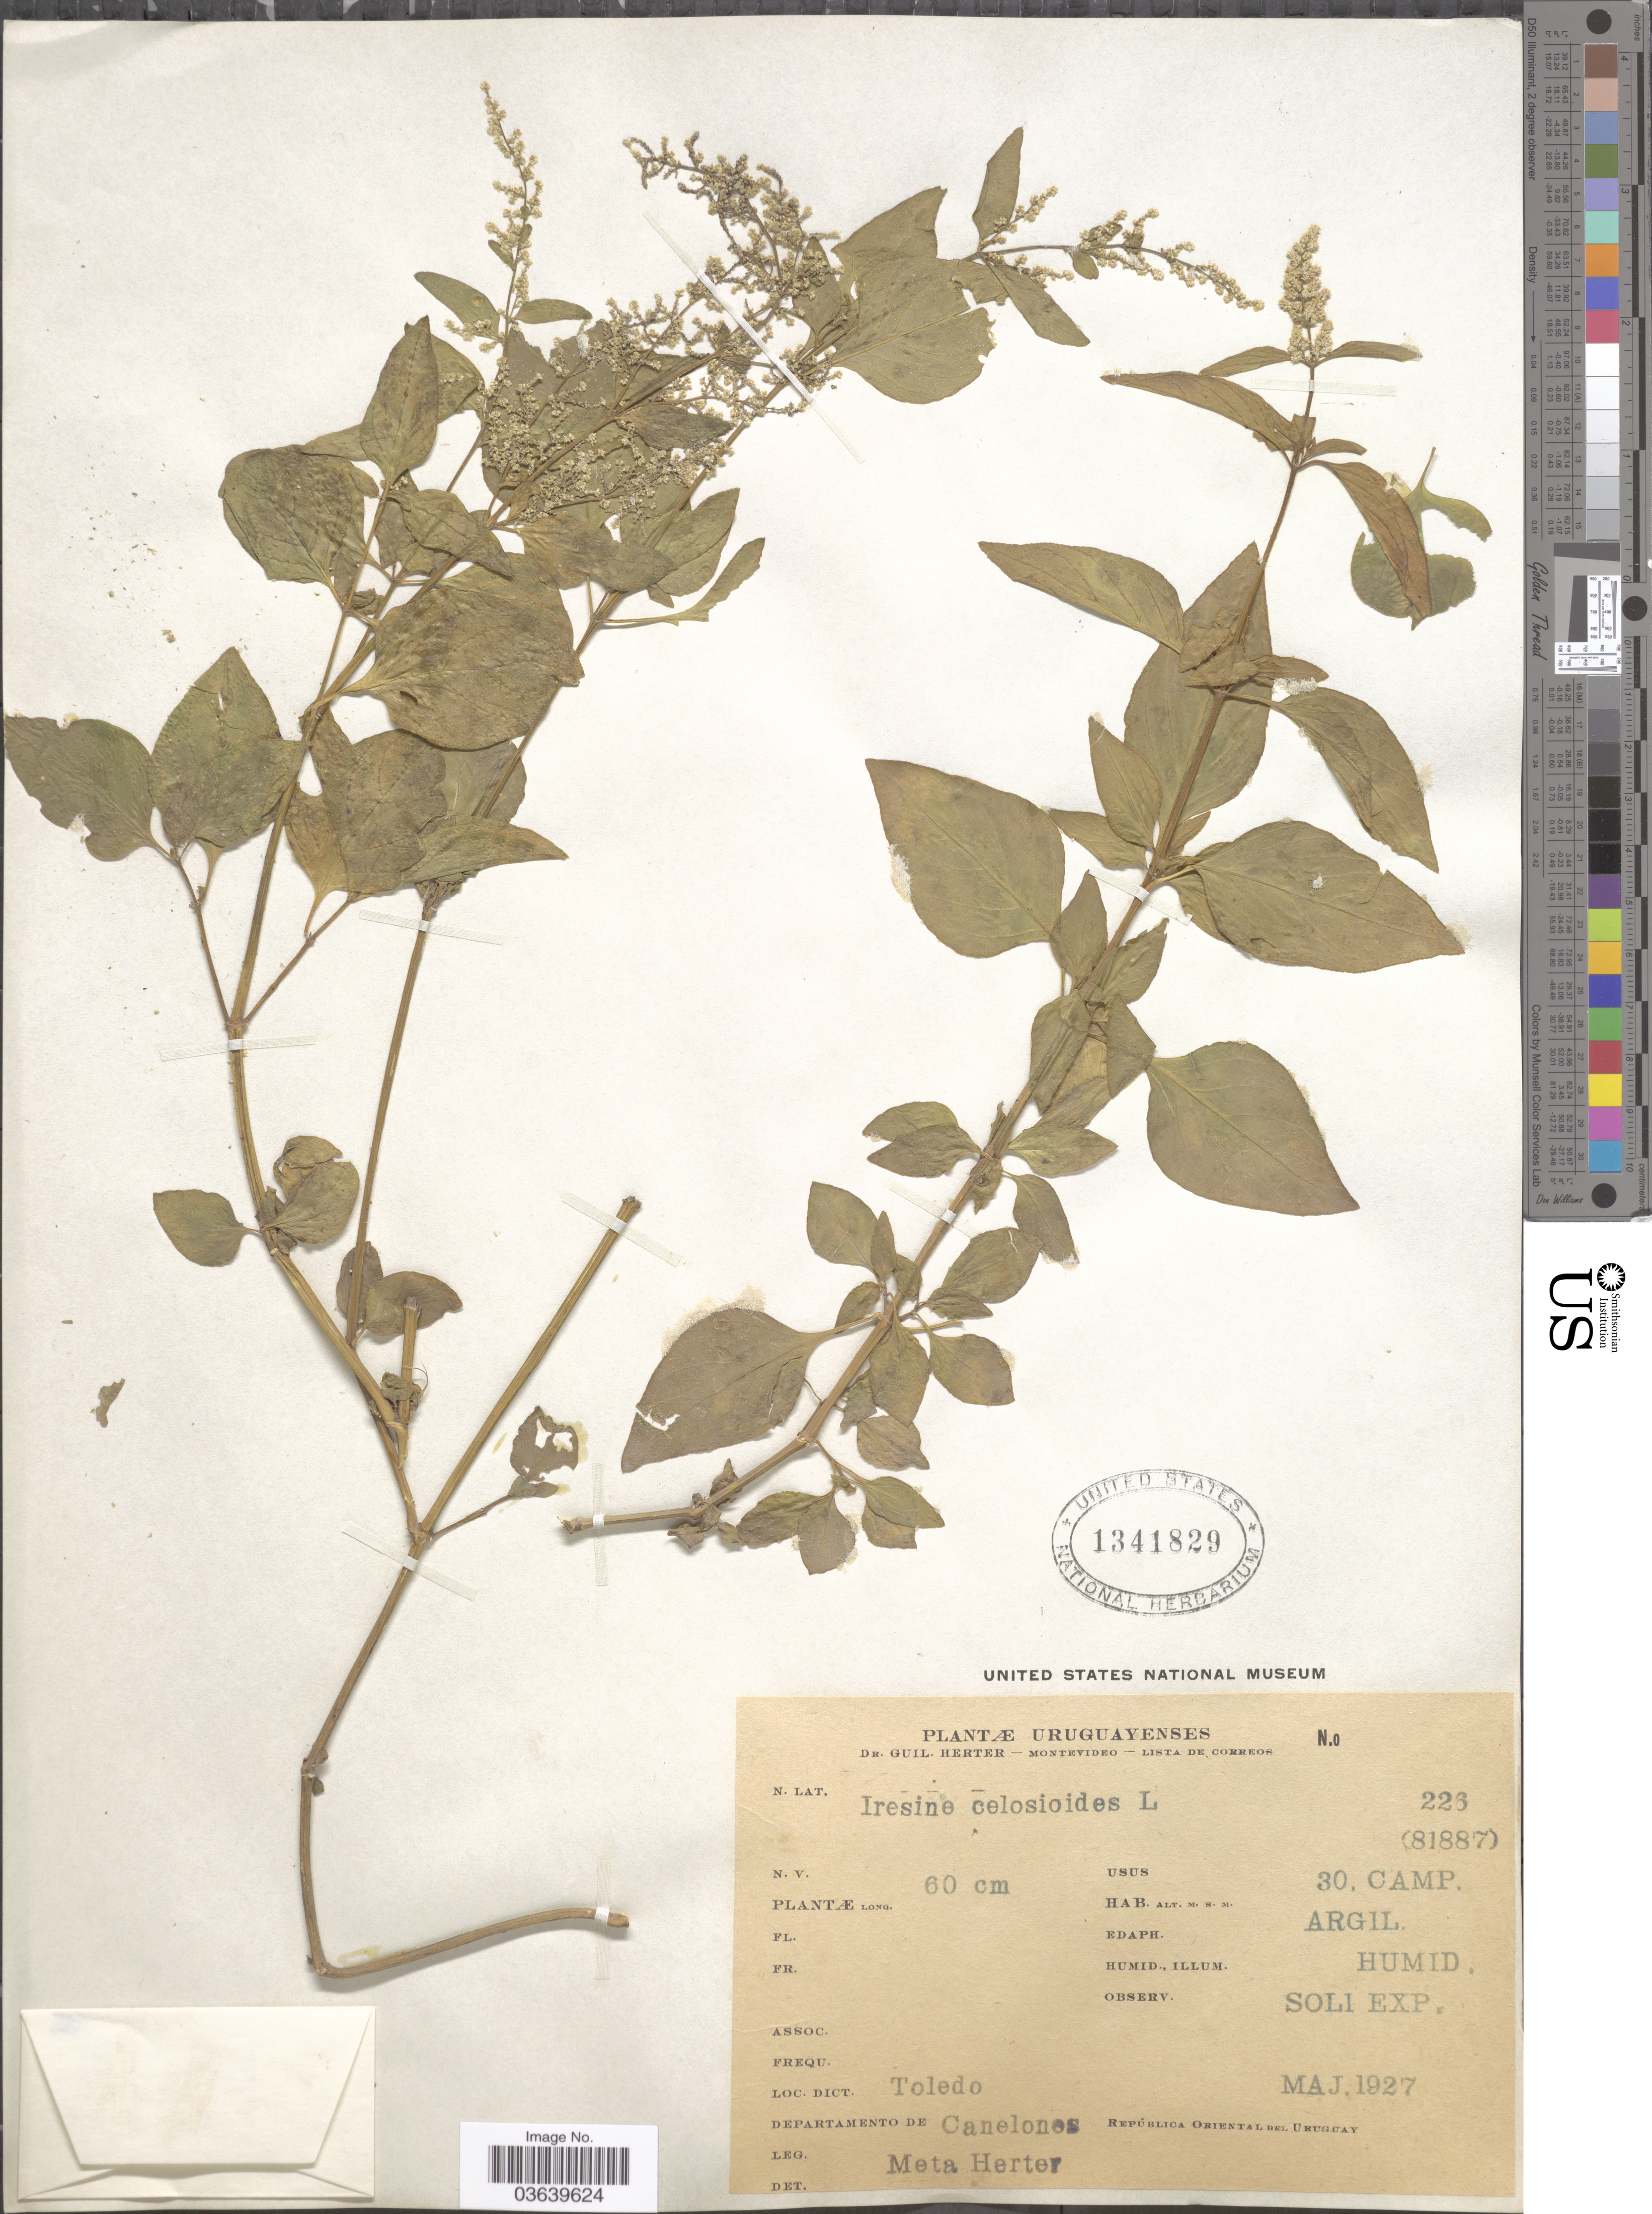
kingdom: Plantae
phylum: Tracheophyta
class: Magnoliopsida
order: Caryophyllales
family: Amaranthaceae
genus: Iresine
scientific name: Iresine diffusa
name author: Humb. & Bonpl. ex Willd.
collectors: M. Herter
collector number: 226/81887?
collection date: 1927-05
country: Uruguay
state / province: Canelones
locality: Toledo, Departamento de Canelones.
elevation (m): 30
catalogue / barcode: US 1341829